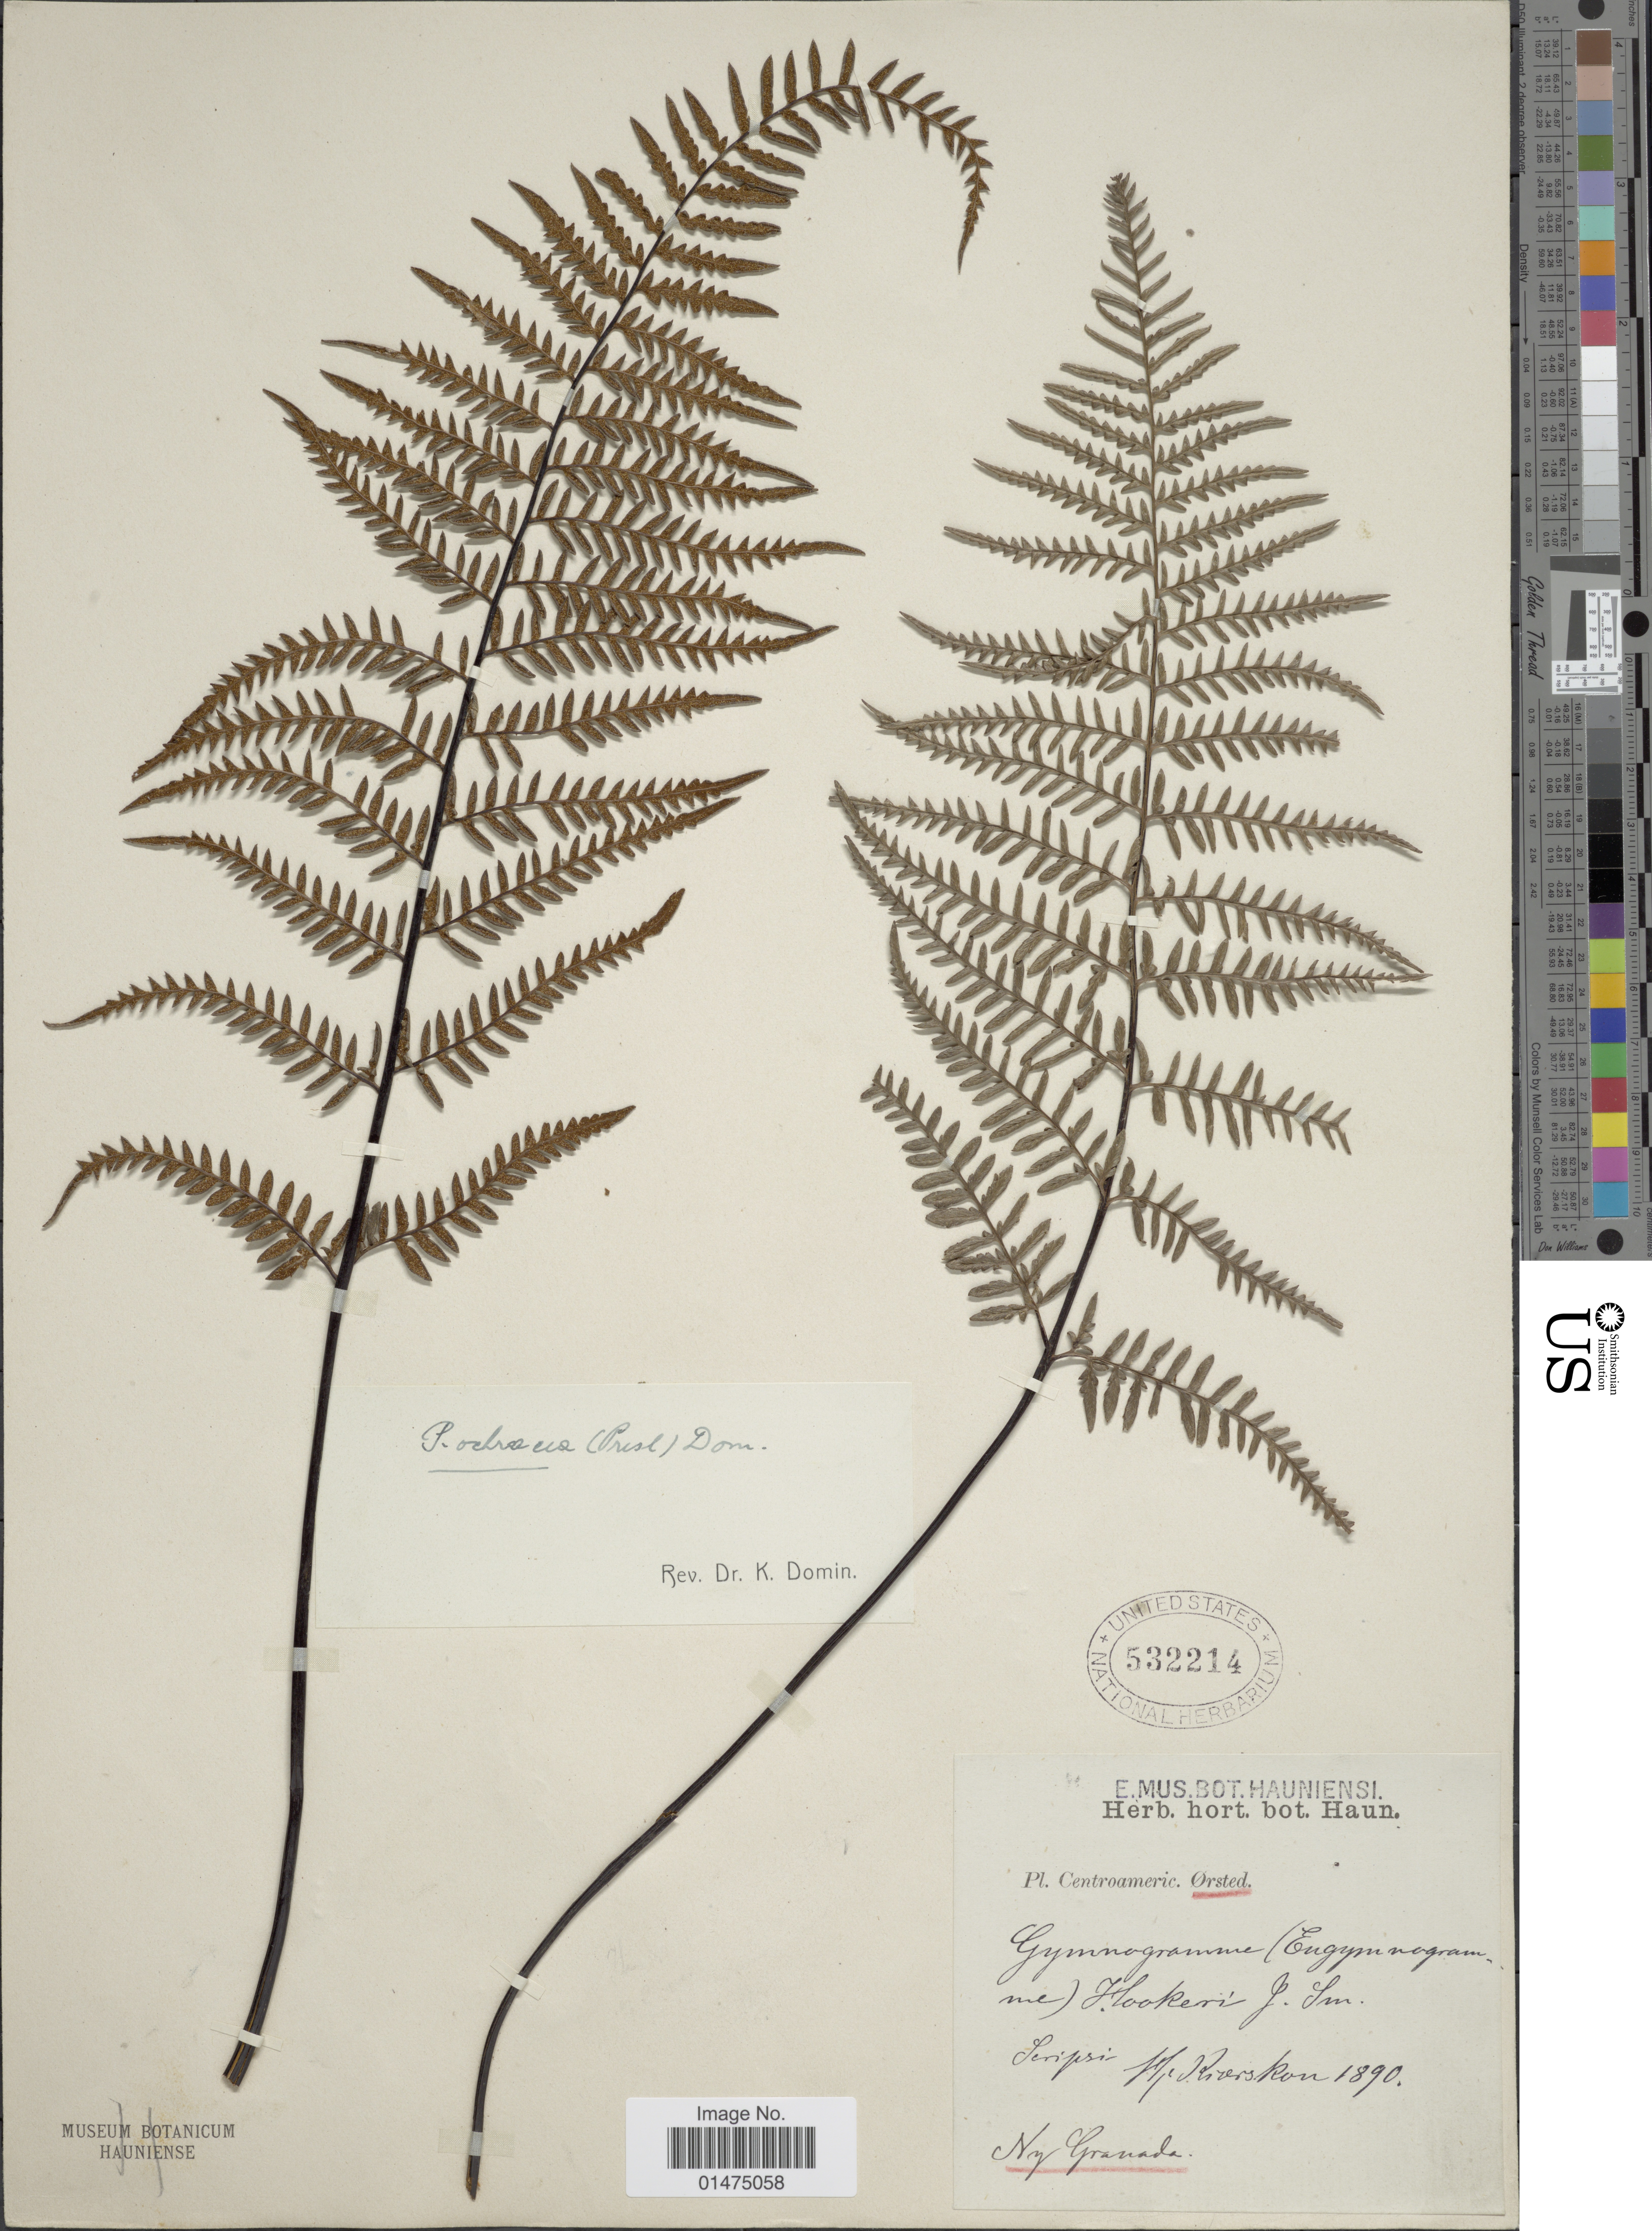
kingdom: Plantae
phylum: Tracheophyta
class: Polypodiopsida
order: Polypodiales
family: Pteridaceae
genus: Pityrogramma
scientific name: Pityrogramma ochracea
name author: (C. Presl) Domin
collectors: Ørsted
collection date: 1890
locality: Ny (New) Grenada,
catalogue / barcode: US 532214